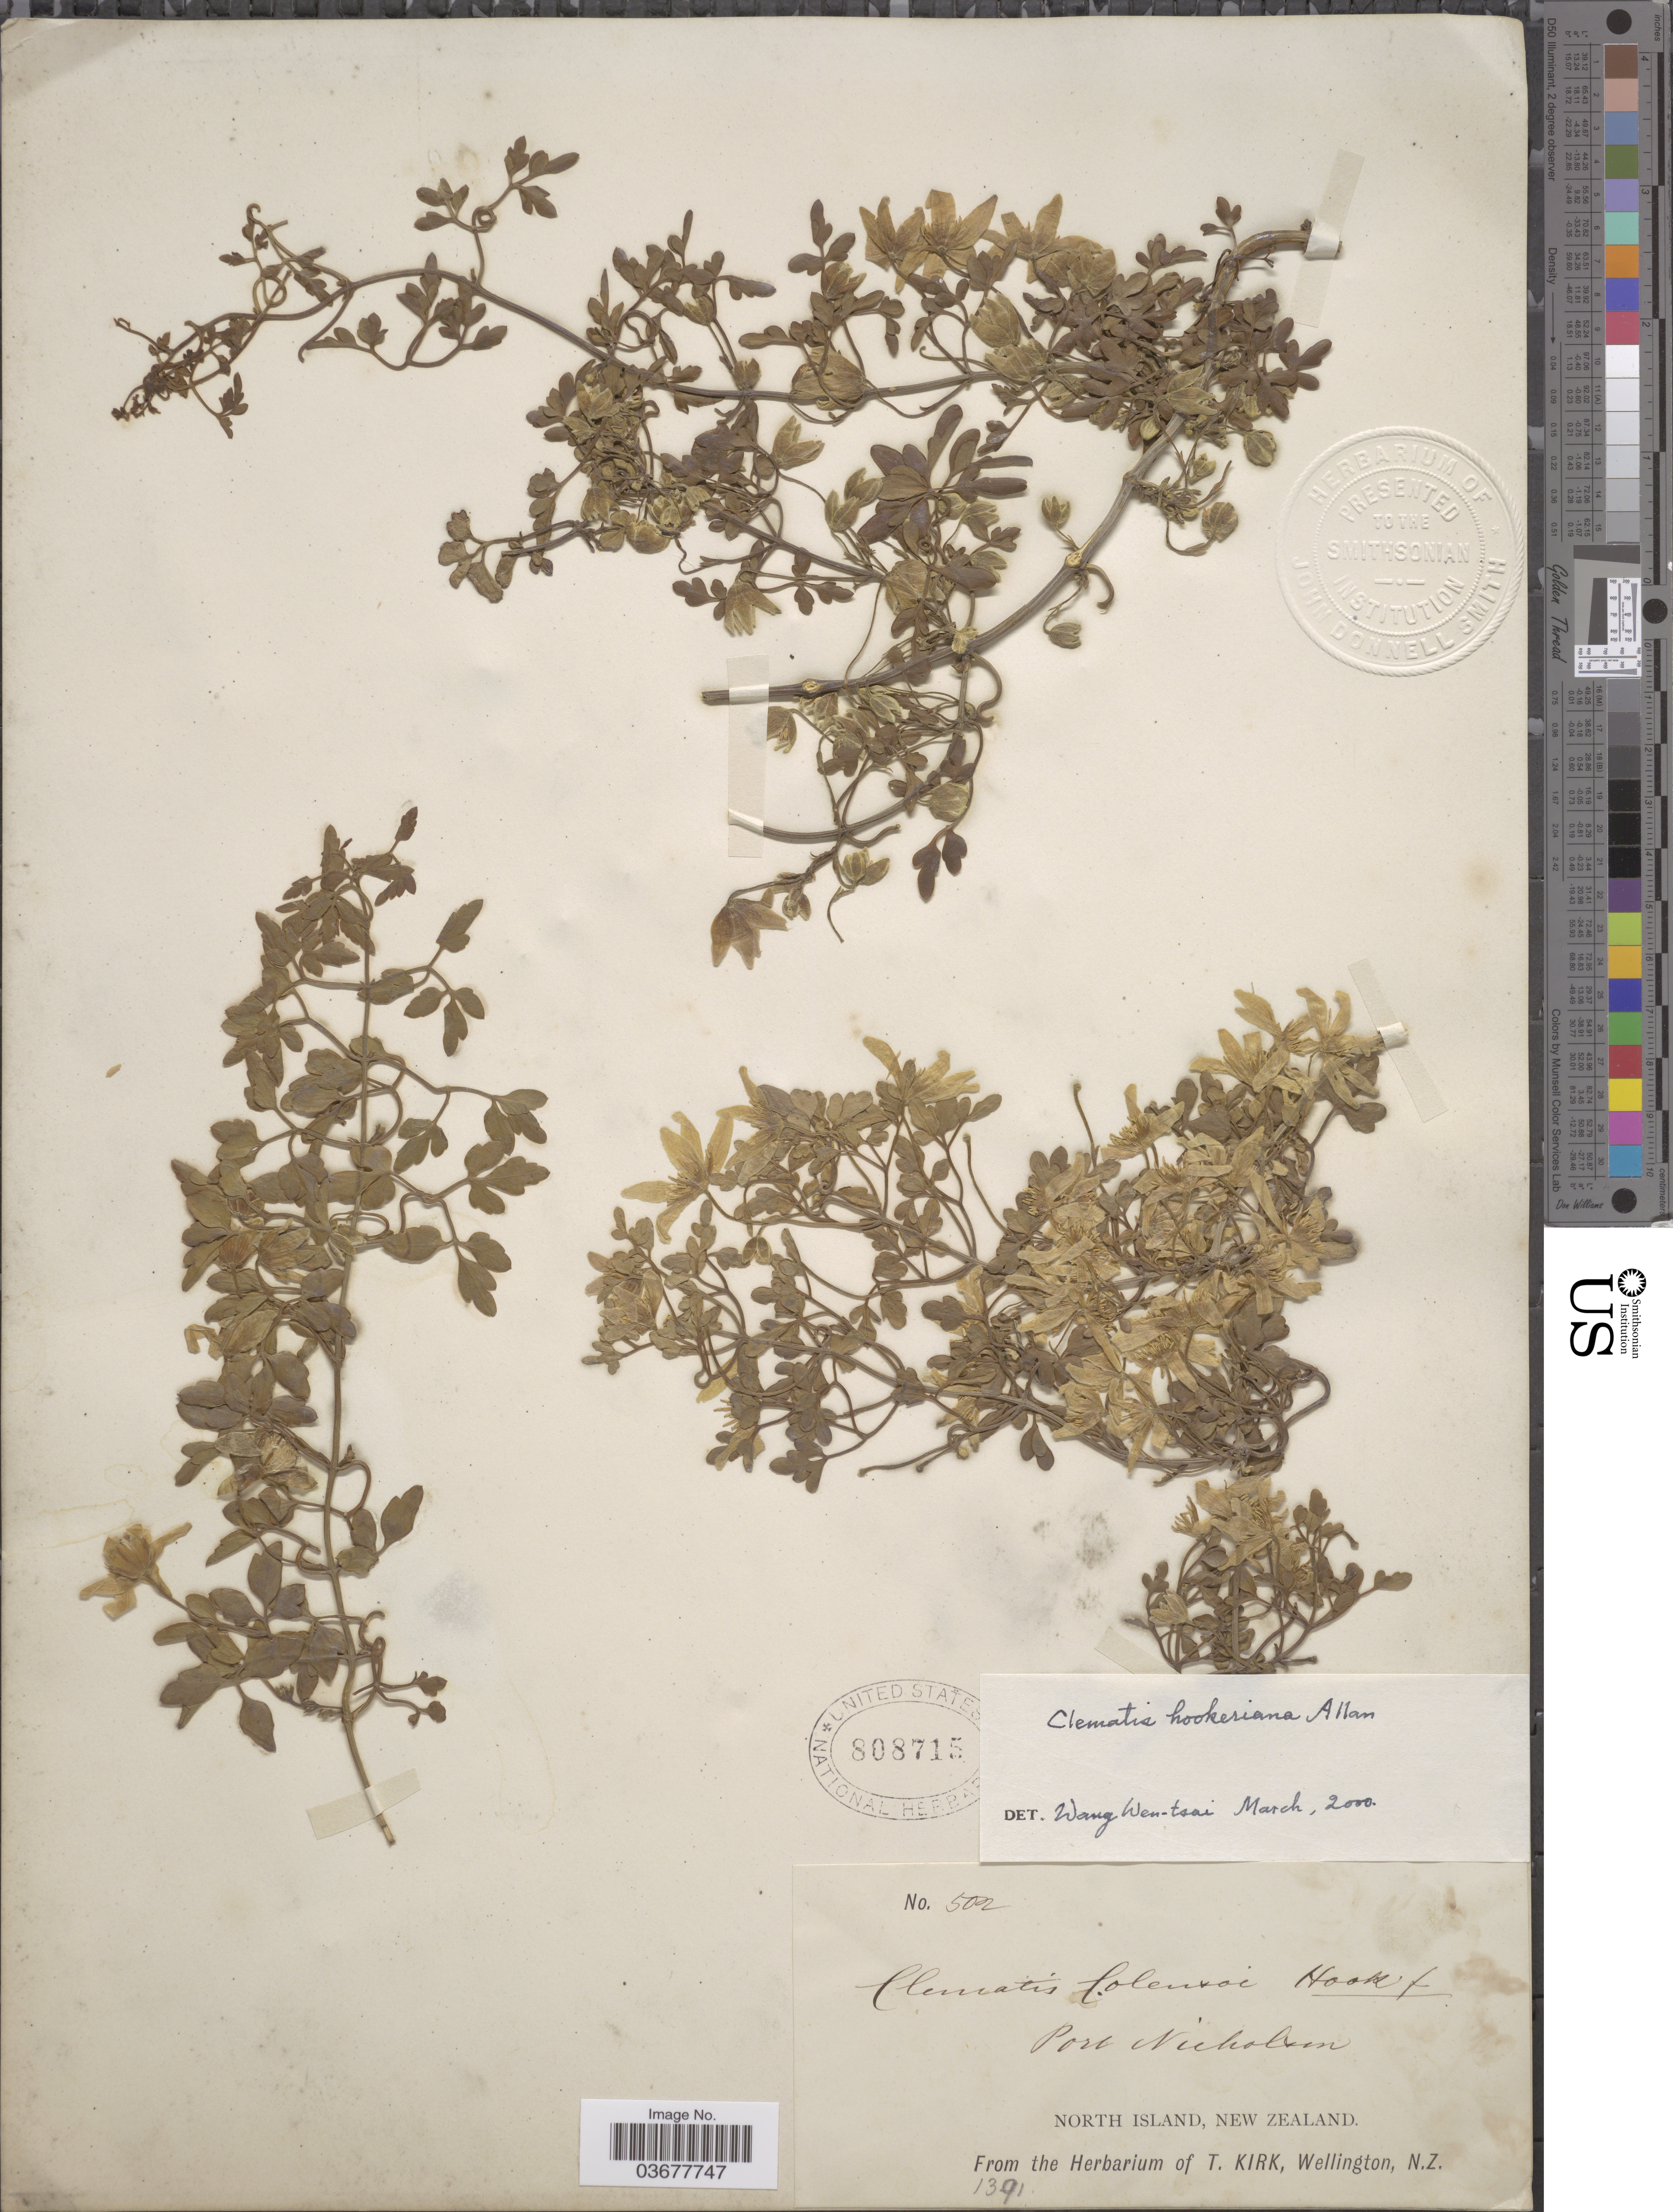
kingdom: Plantae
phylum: Tracheophyta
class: Magnoliopsida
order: Ranunculales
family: Ranunculaceae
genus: Clematis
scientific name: Clematis hookeriana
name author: Allan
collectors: ex herb. T. Kirk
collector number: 502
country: New Zealand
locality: Port Nicholson. North Island.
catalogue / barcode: US 808715